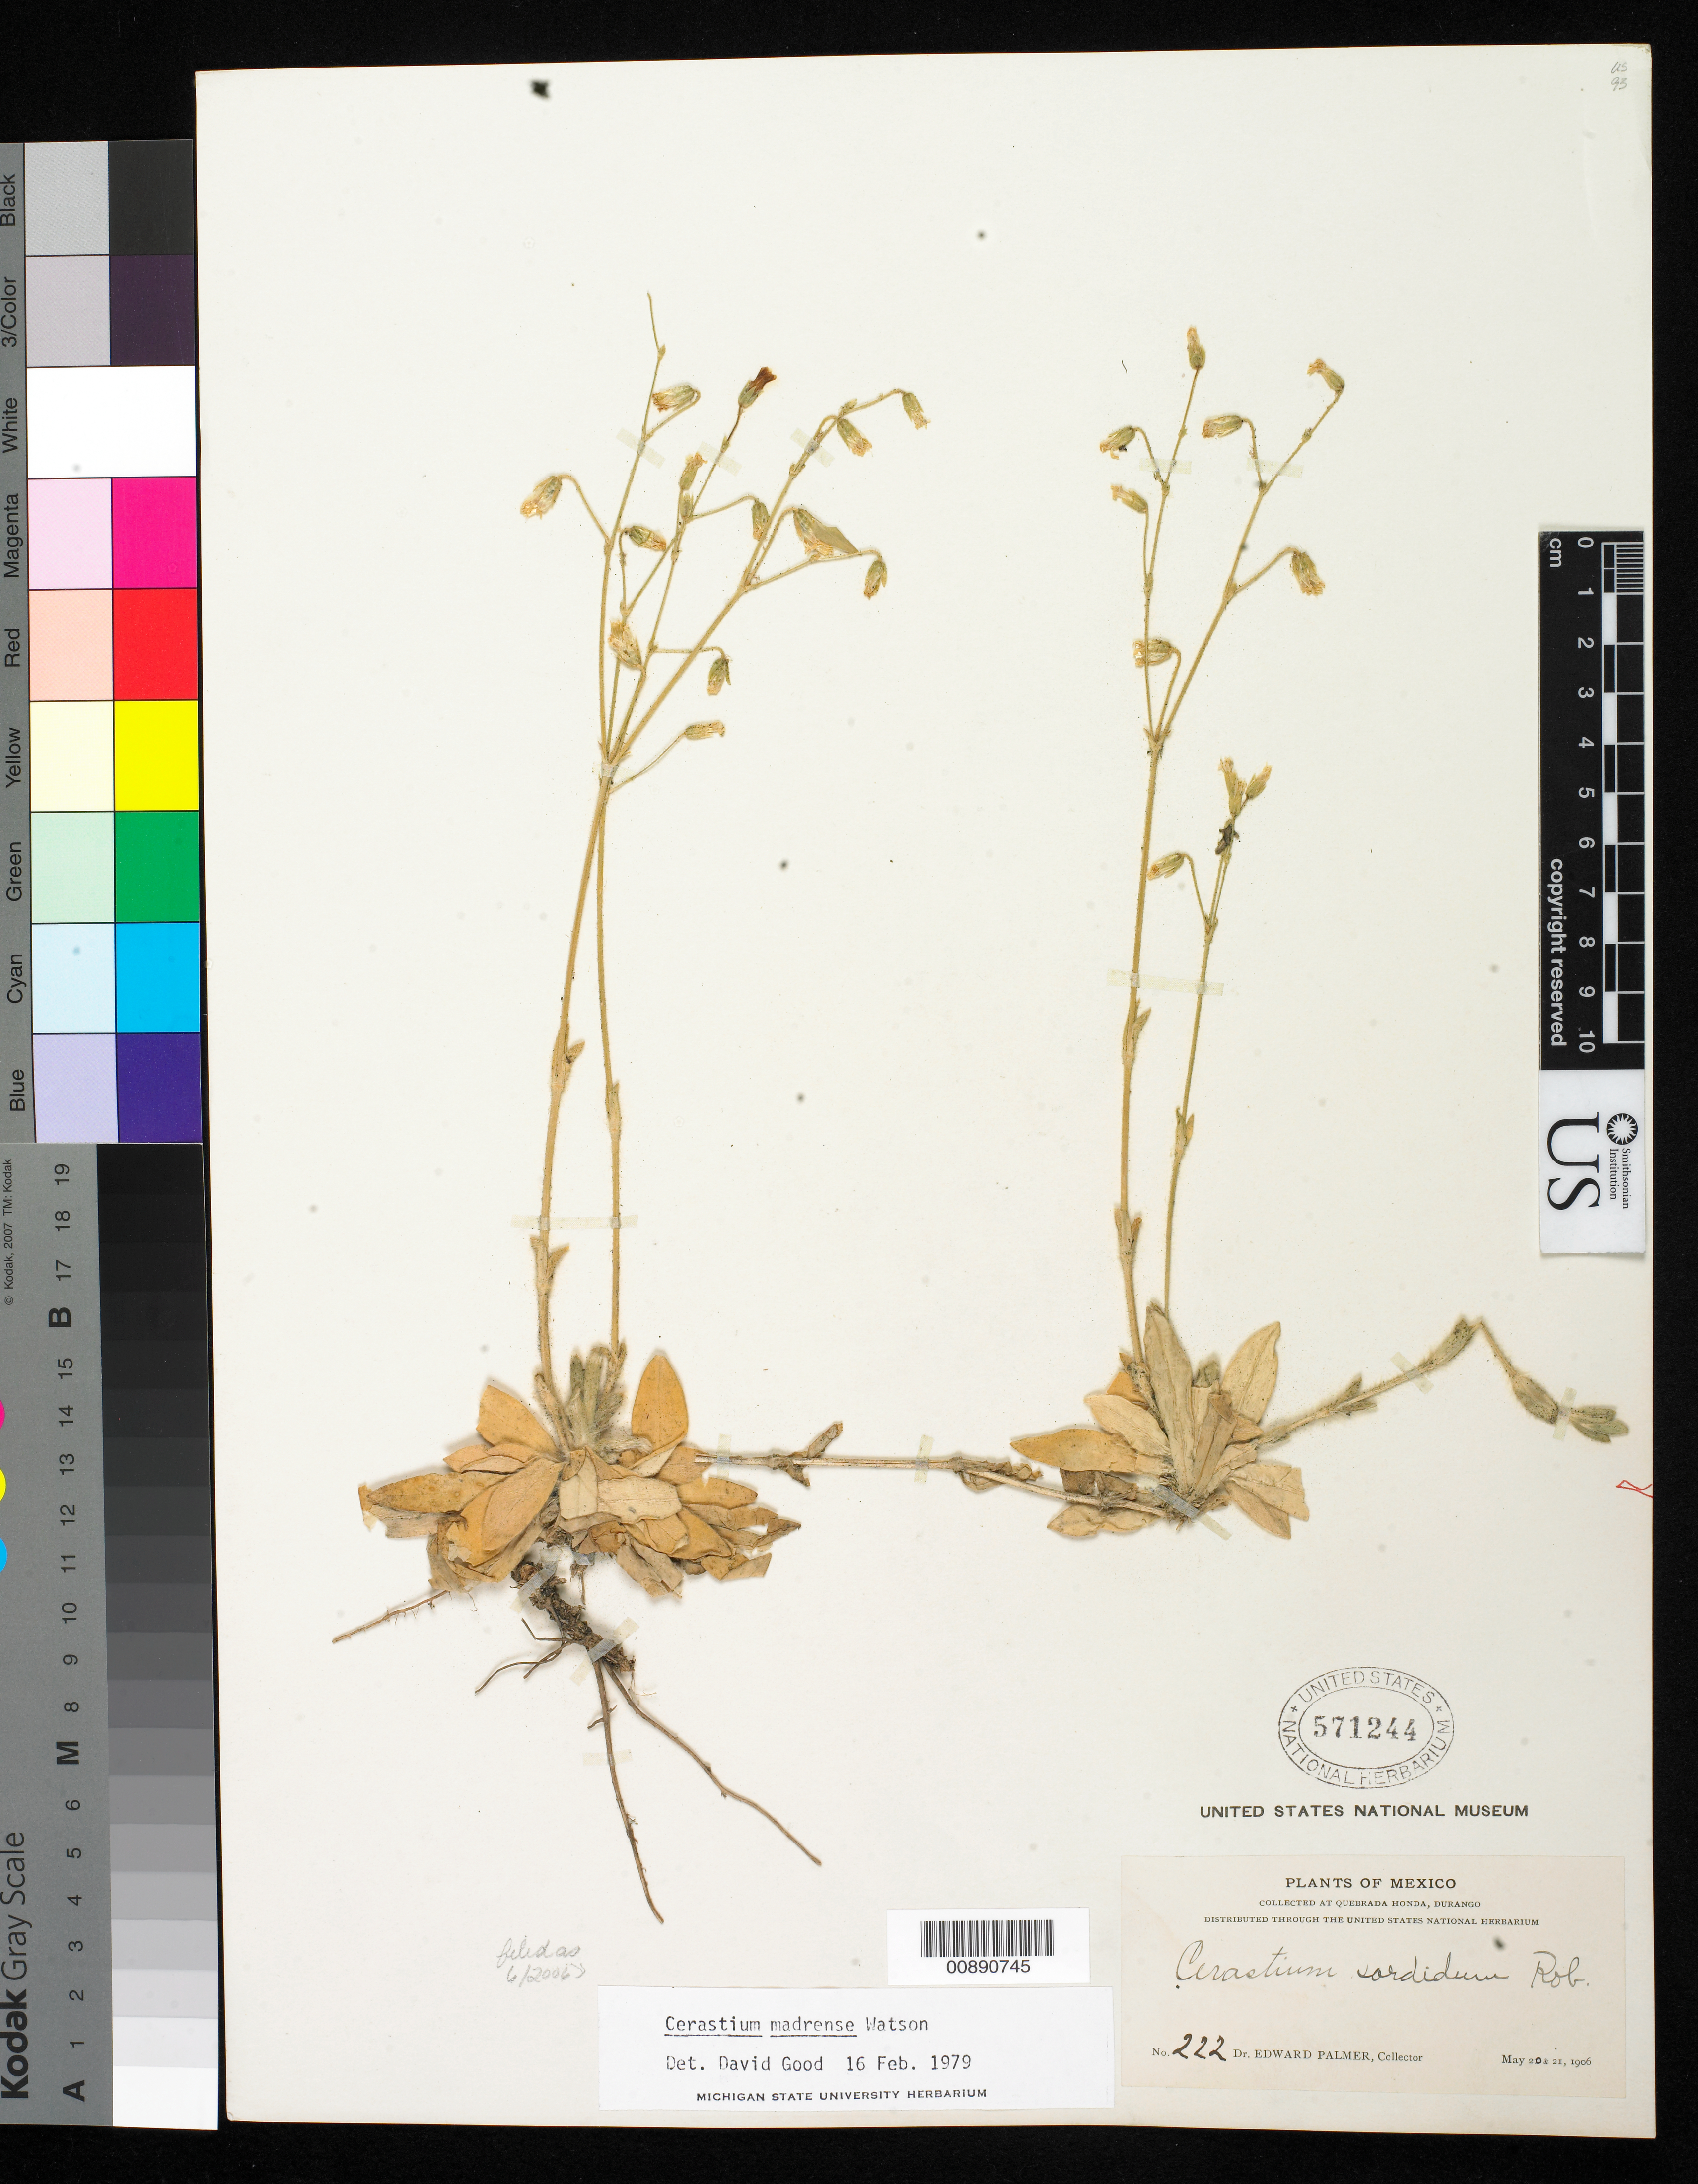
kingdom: Plantae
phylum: Tracheophyta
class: Magnoliopsida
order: Caryophyllales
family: Caryophyllaceae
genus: Cerastium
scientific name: Cerastium madrense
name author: S. Watson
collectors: E. Palmer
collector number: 222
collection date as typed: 20 May 1906 to 21 May 1906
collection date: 1906-05-20/1906-05-21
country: Mexico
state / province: Durango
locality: Quebrada Honda.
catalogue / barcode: US 571244